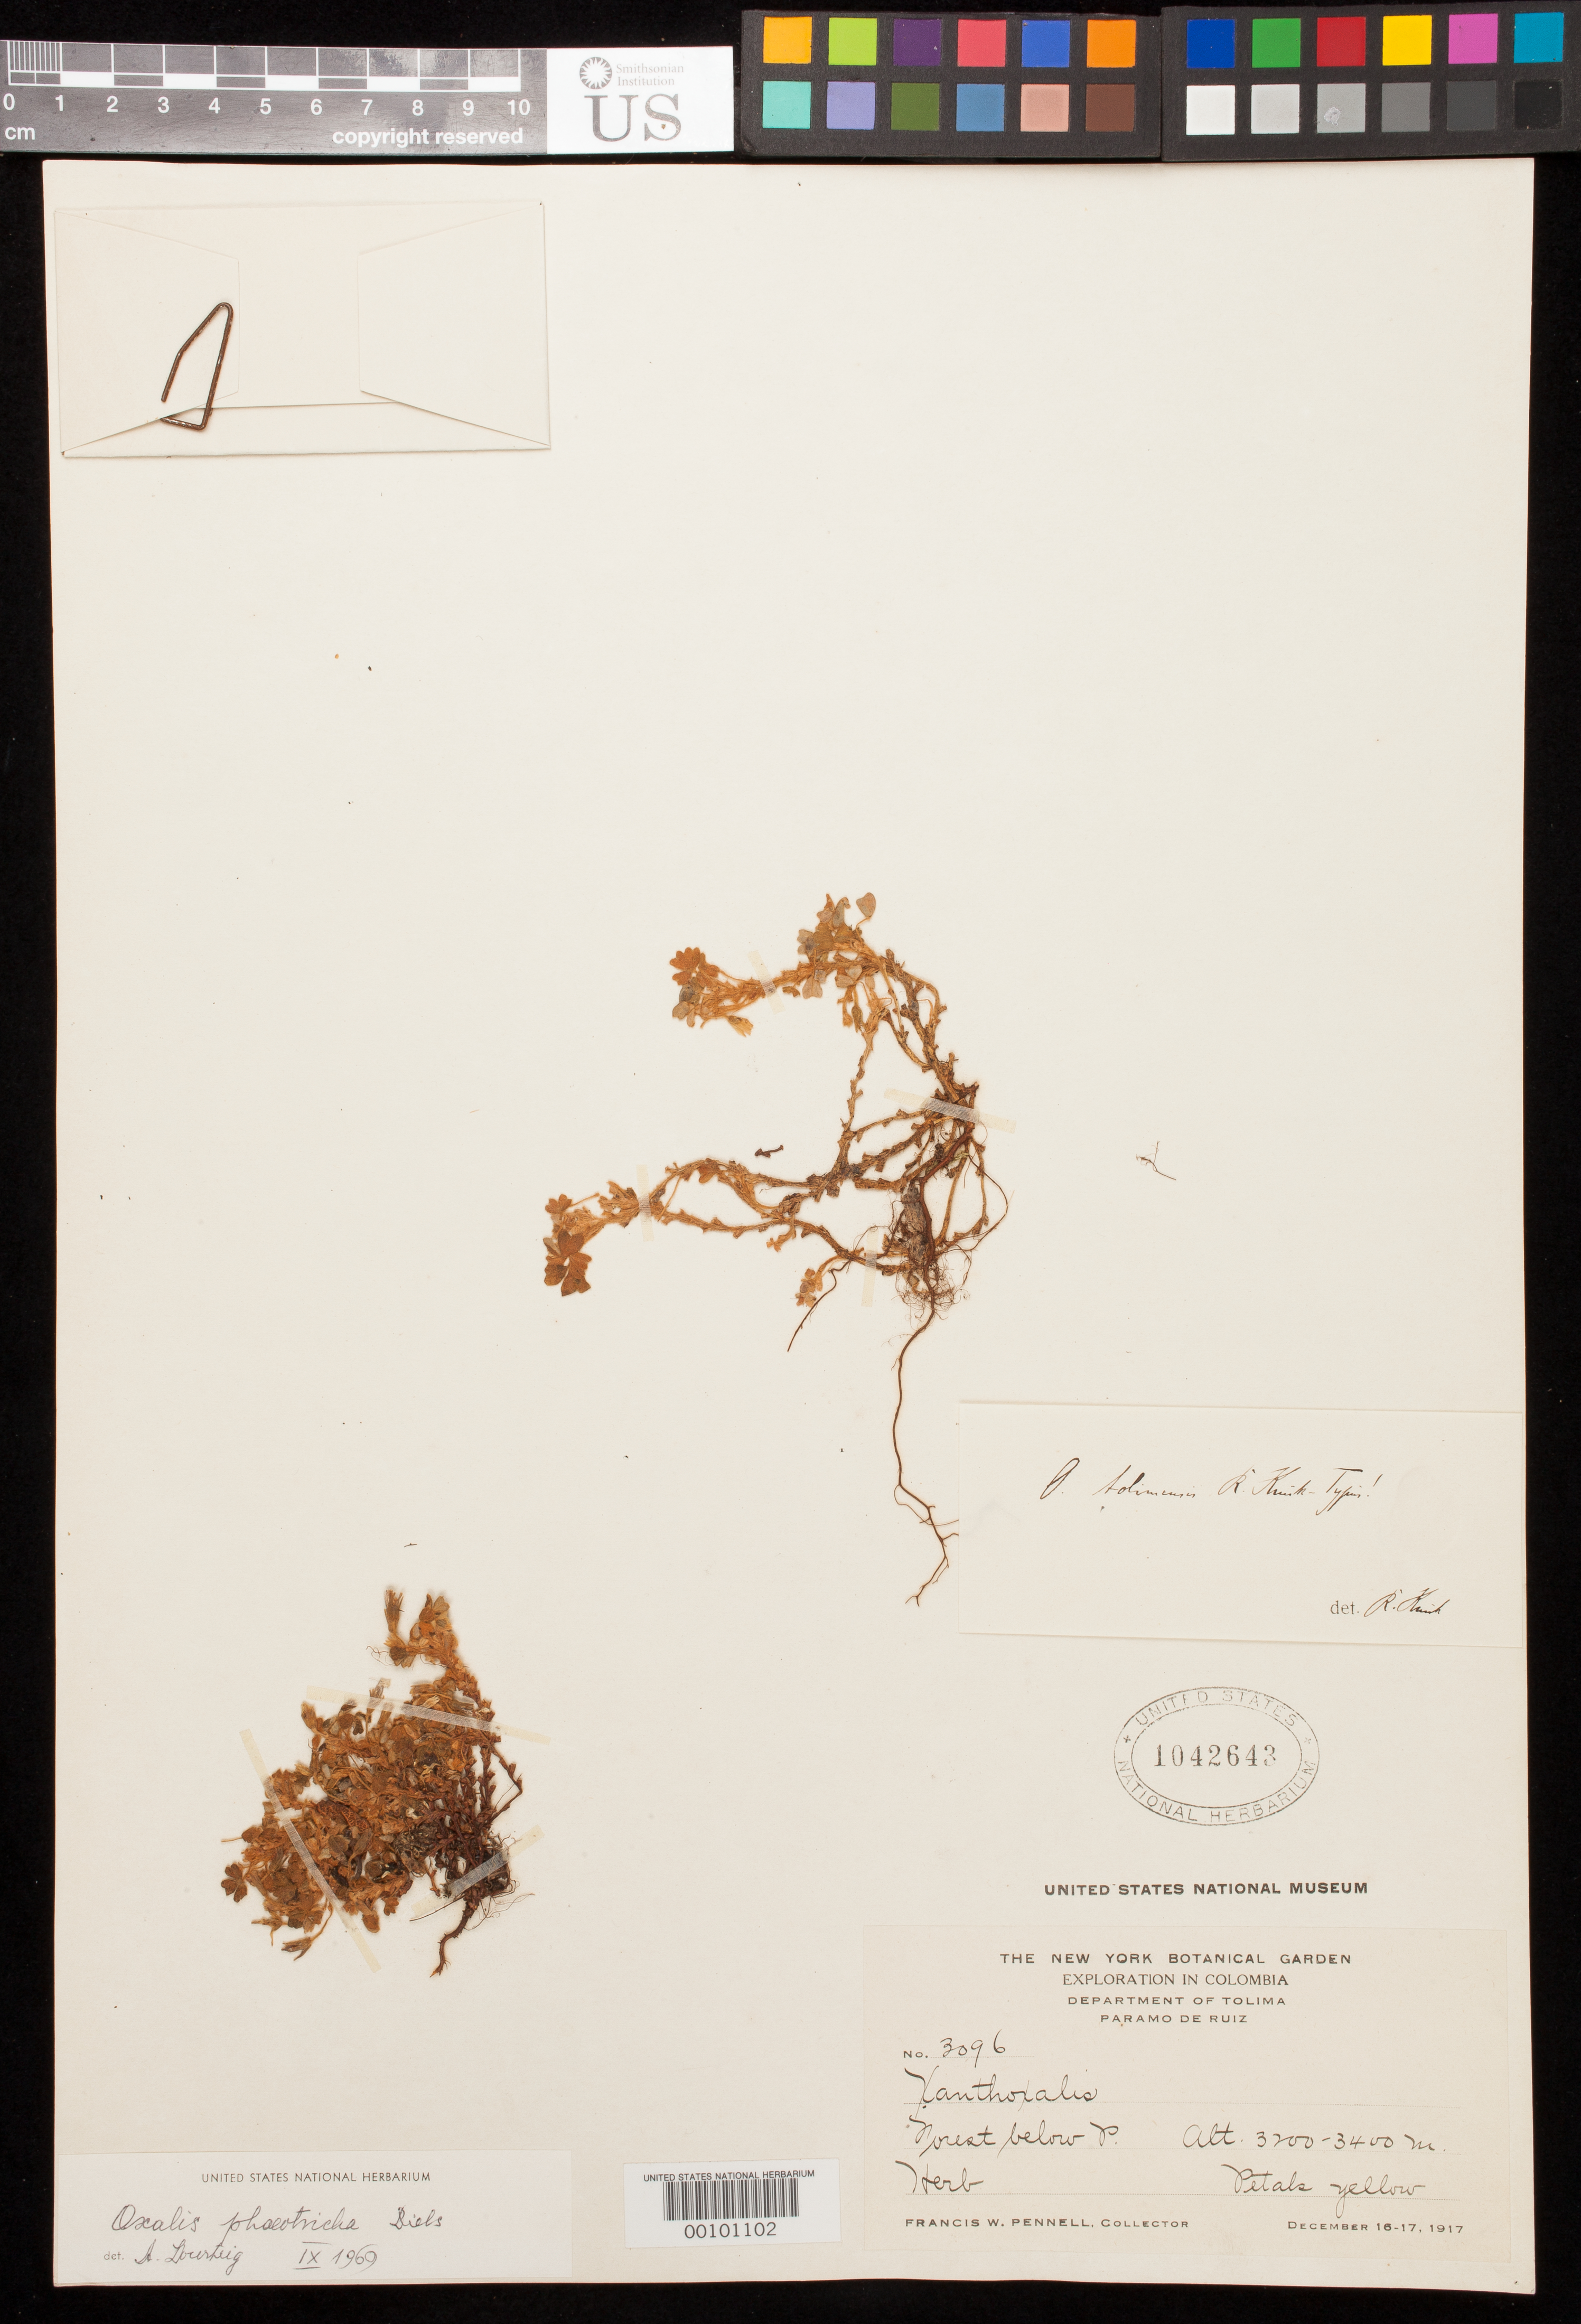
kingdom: Plantae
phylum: Tracheophyta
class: Magnoliopsida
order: Oxalidales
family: Oxalidaceae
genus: Oxalis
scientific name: Oxalis tolimensis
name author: R. Knuth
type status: Holotype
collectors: F. W. Pennell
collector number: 3096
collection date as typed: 16 Dec 1917 to 17 Dec 1917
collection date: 1917-12-16/1917-12-17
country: Colombia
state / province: Tolima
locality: Paramo de Ruiz.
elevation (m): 3200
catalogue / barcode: US 1042643